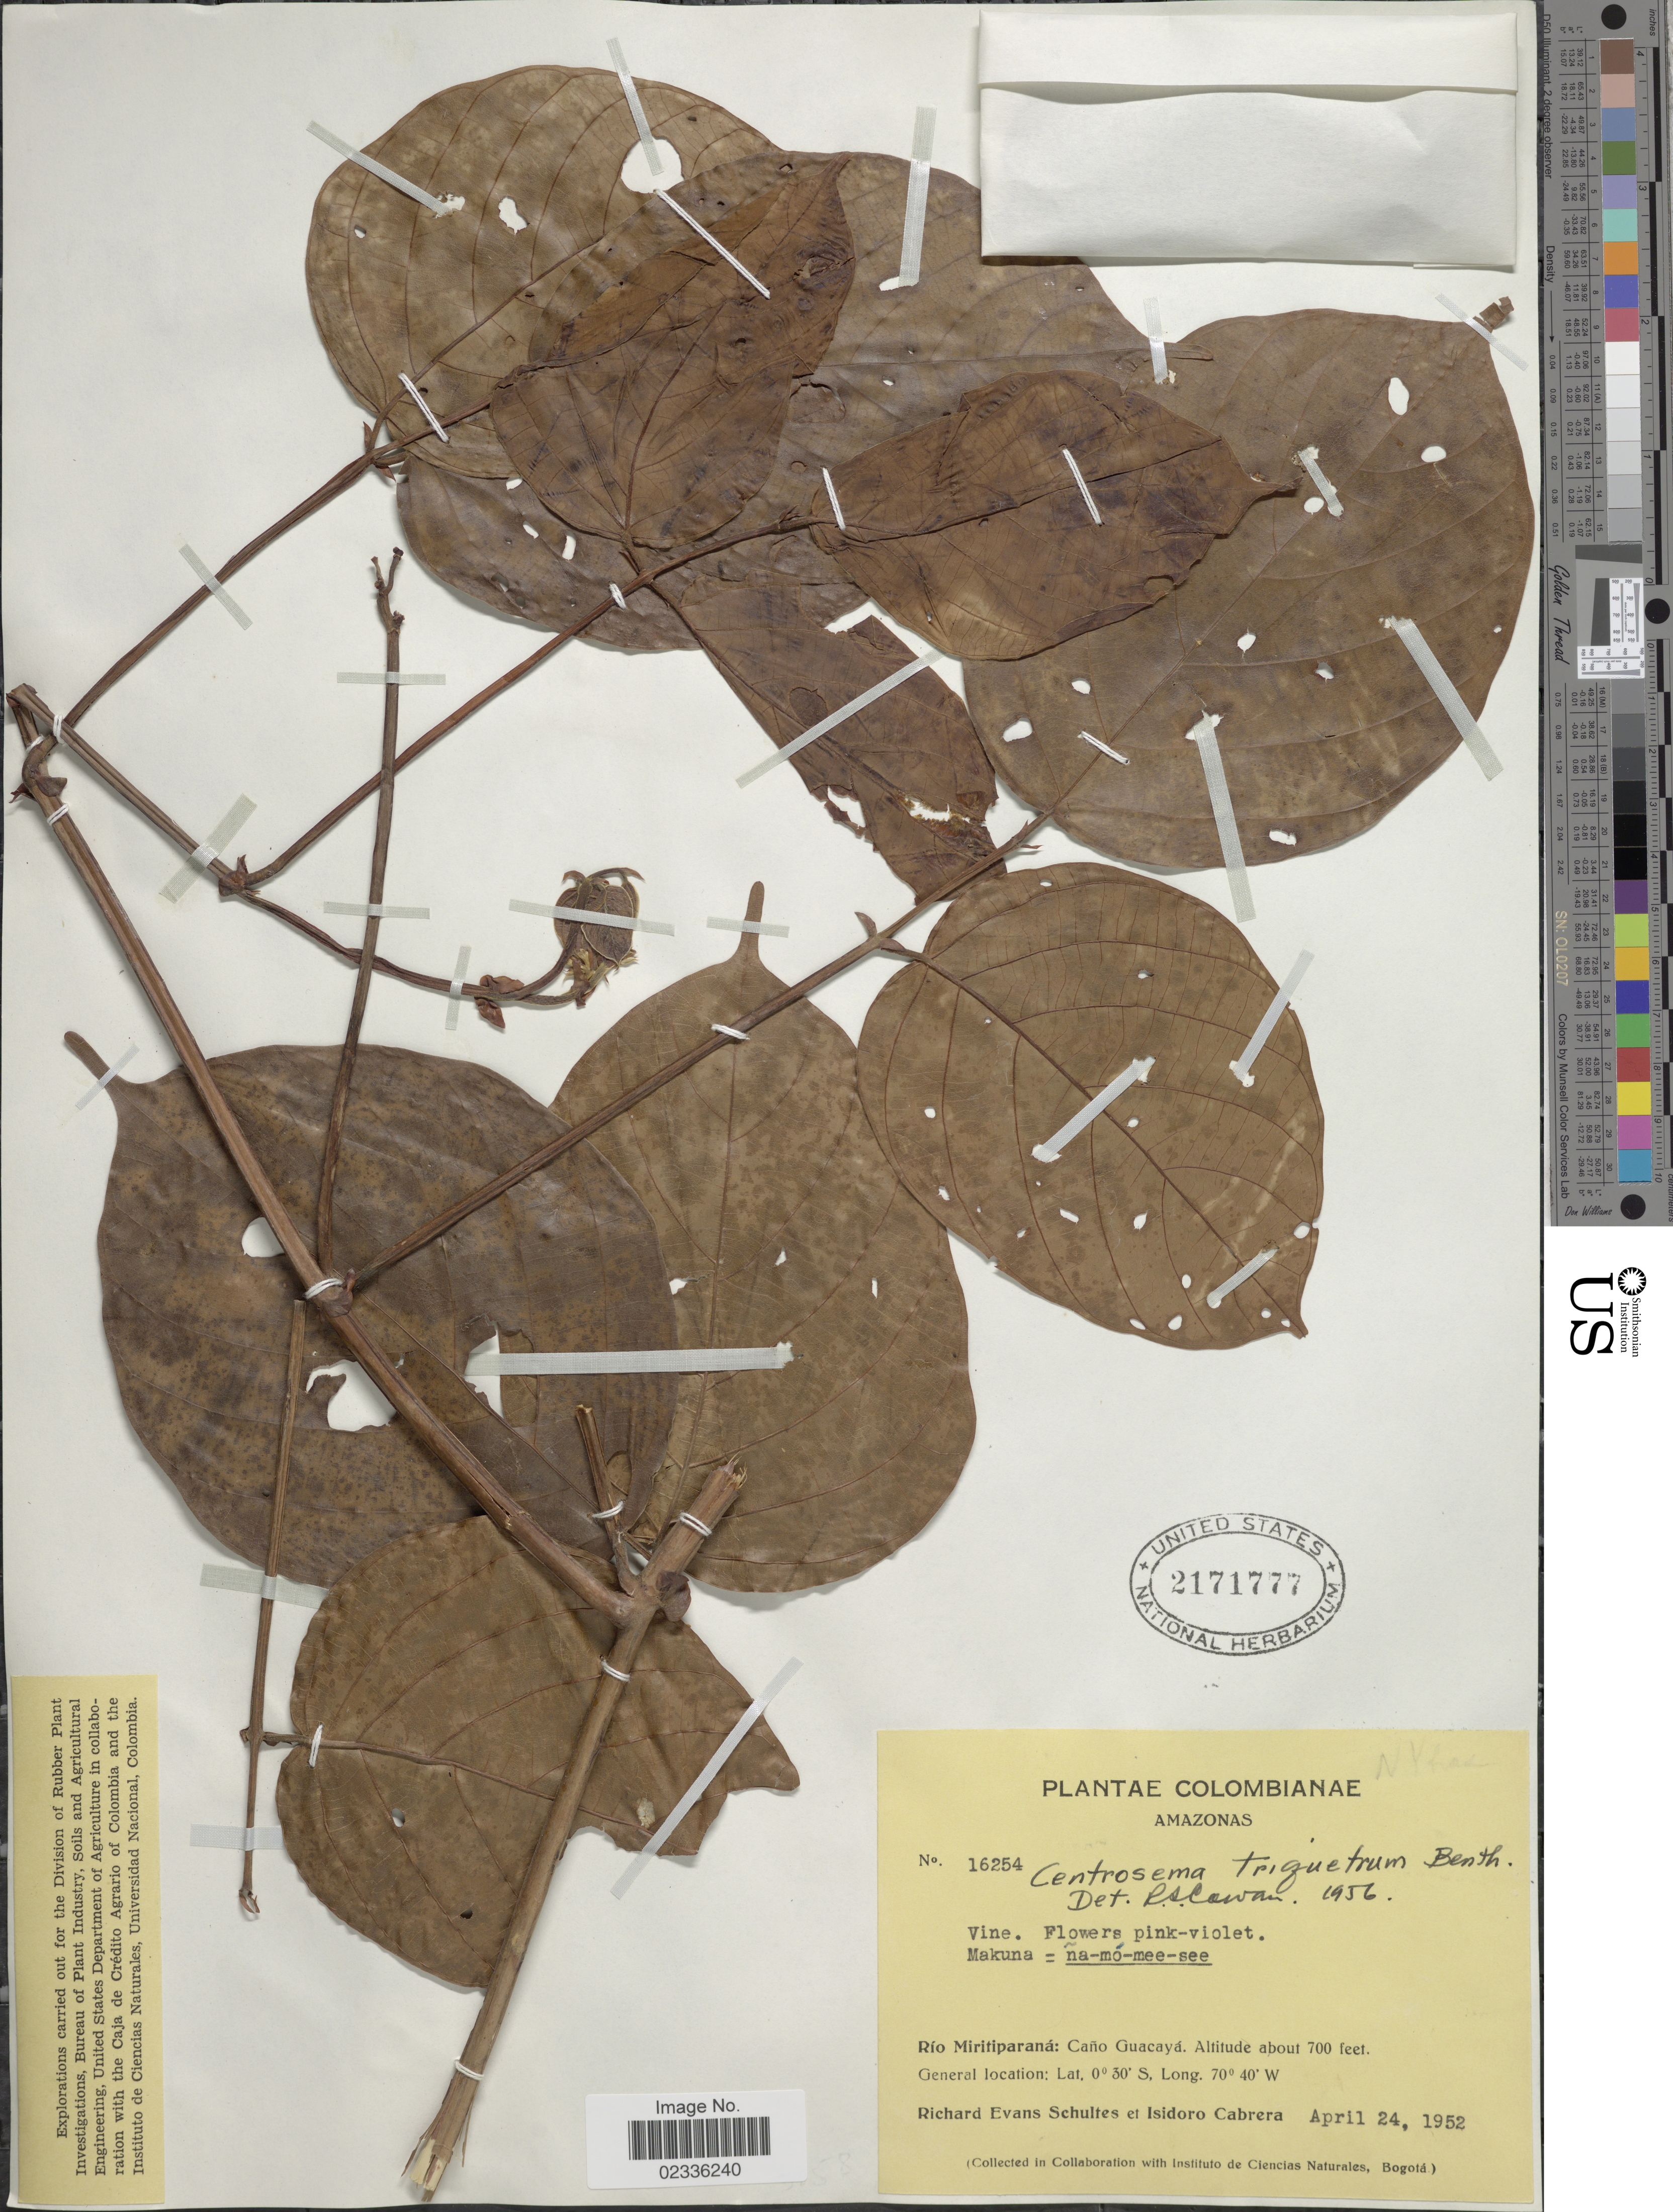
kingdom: Plantae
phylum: Tracheophyta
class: Magnoliopsida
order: Fabales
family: Fabaceae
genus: Centrosema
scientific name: Centrosema triquetrum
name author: Benth.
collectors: R. E. Schultes & I. Cabrera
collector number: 16254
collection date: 1952-04-24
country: Colombia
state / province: Amazônas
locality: Colombianae, Amazonas, Rio Miritiparana: Cano Guacaya.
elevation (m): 213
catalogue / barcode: US 2171777